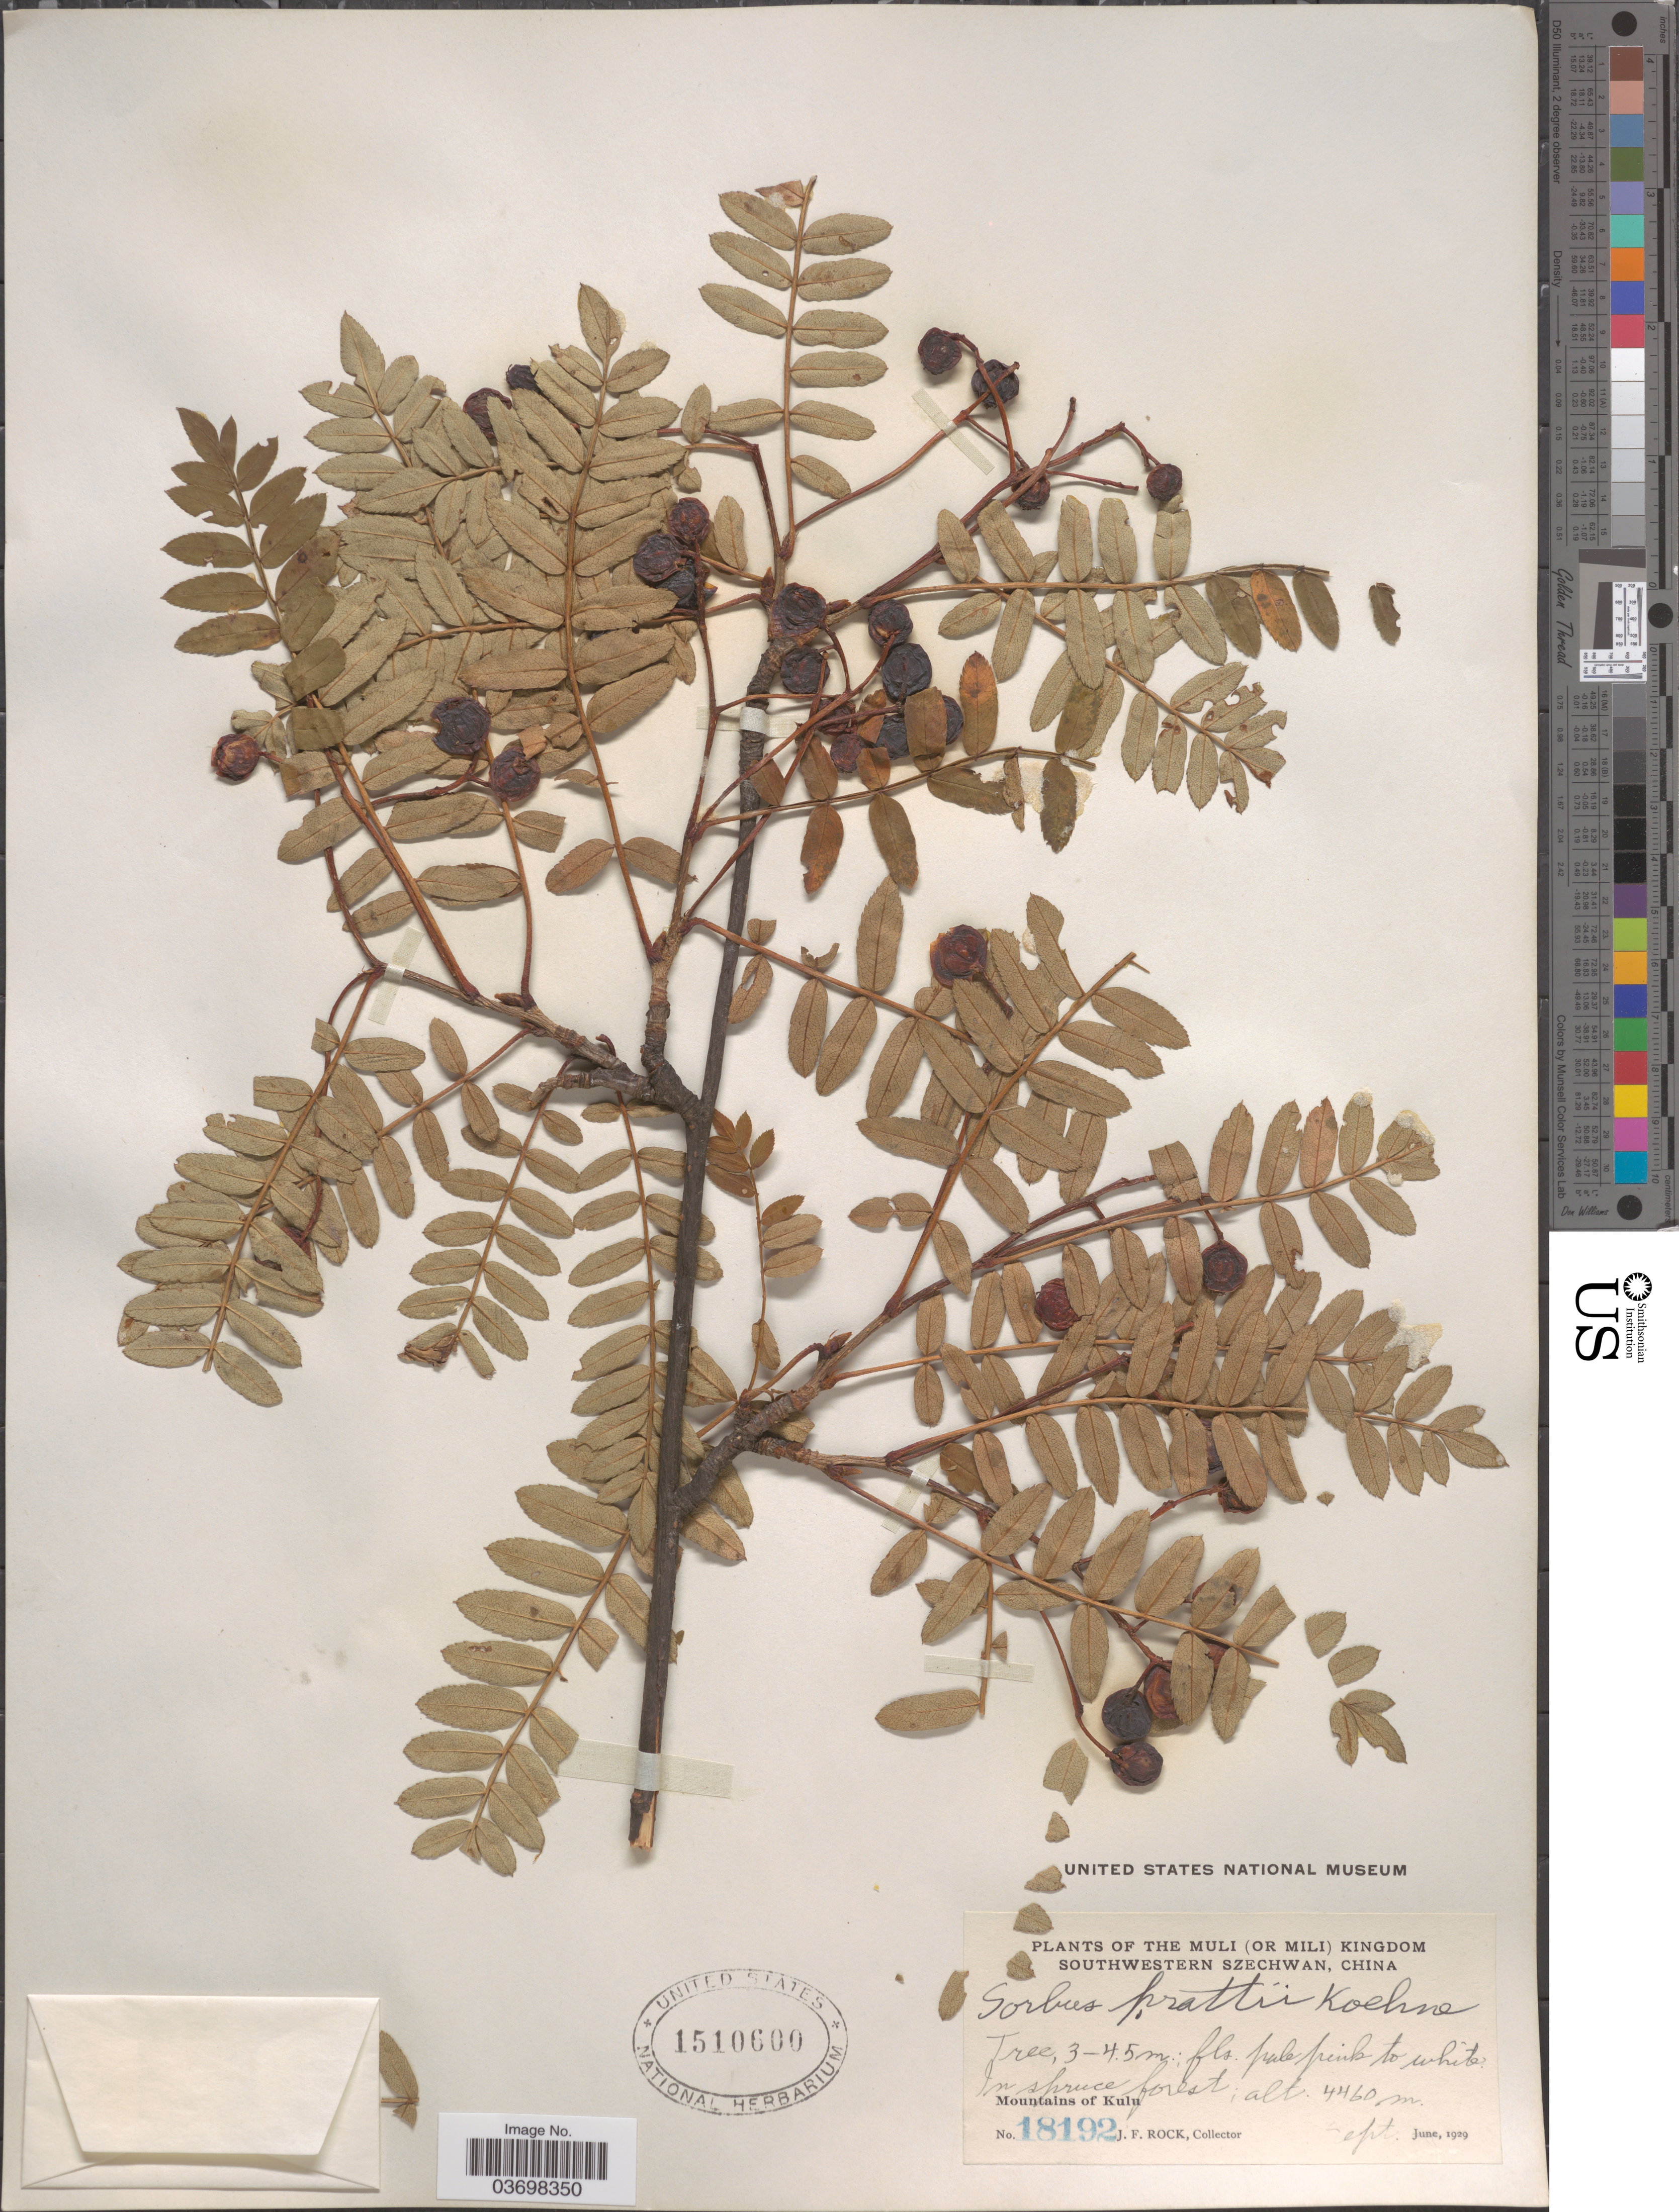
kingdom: Plantae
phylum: Tracheophyta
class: Magnoliopsida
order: Rosales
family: Rosaceae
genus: Sorbus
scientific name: Sorbus prattii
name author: Koehne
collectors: J. Rock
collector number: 18192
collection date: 1929-09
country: China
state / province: Sichuan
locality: The Muli (or Mili) Kingdom. Southwestern Szechwan. Mountains of Kulu.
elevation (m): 4460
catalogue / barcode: US 1510600